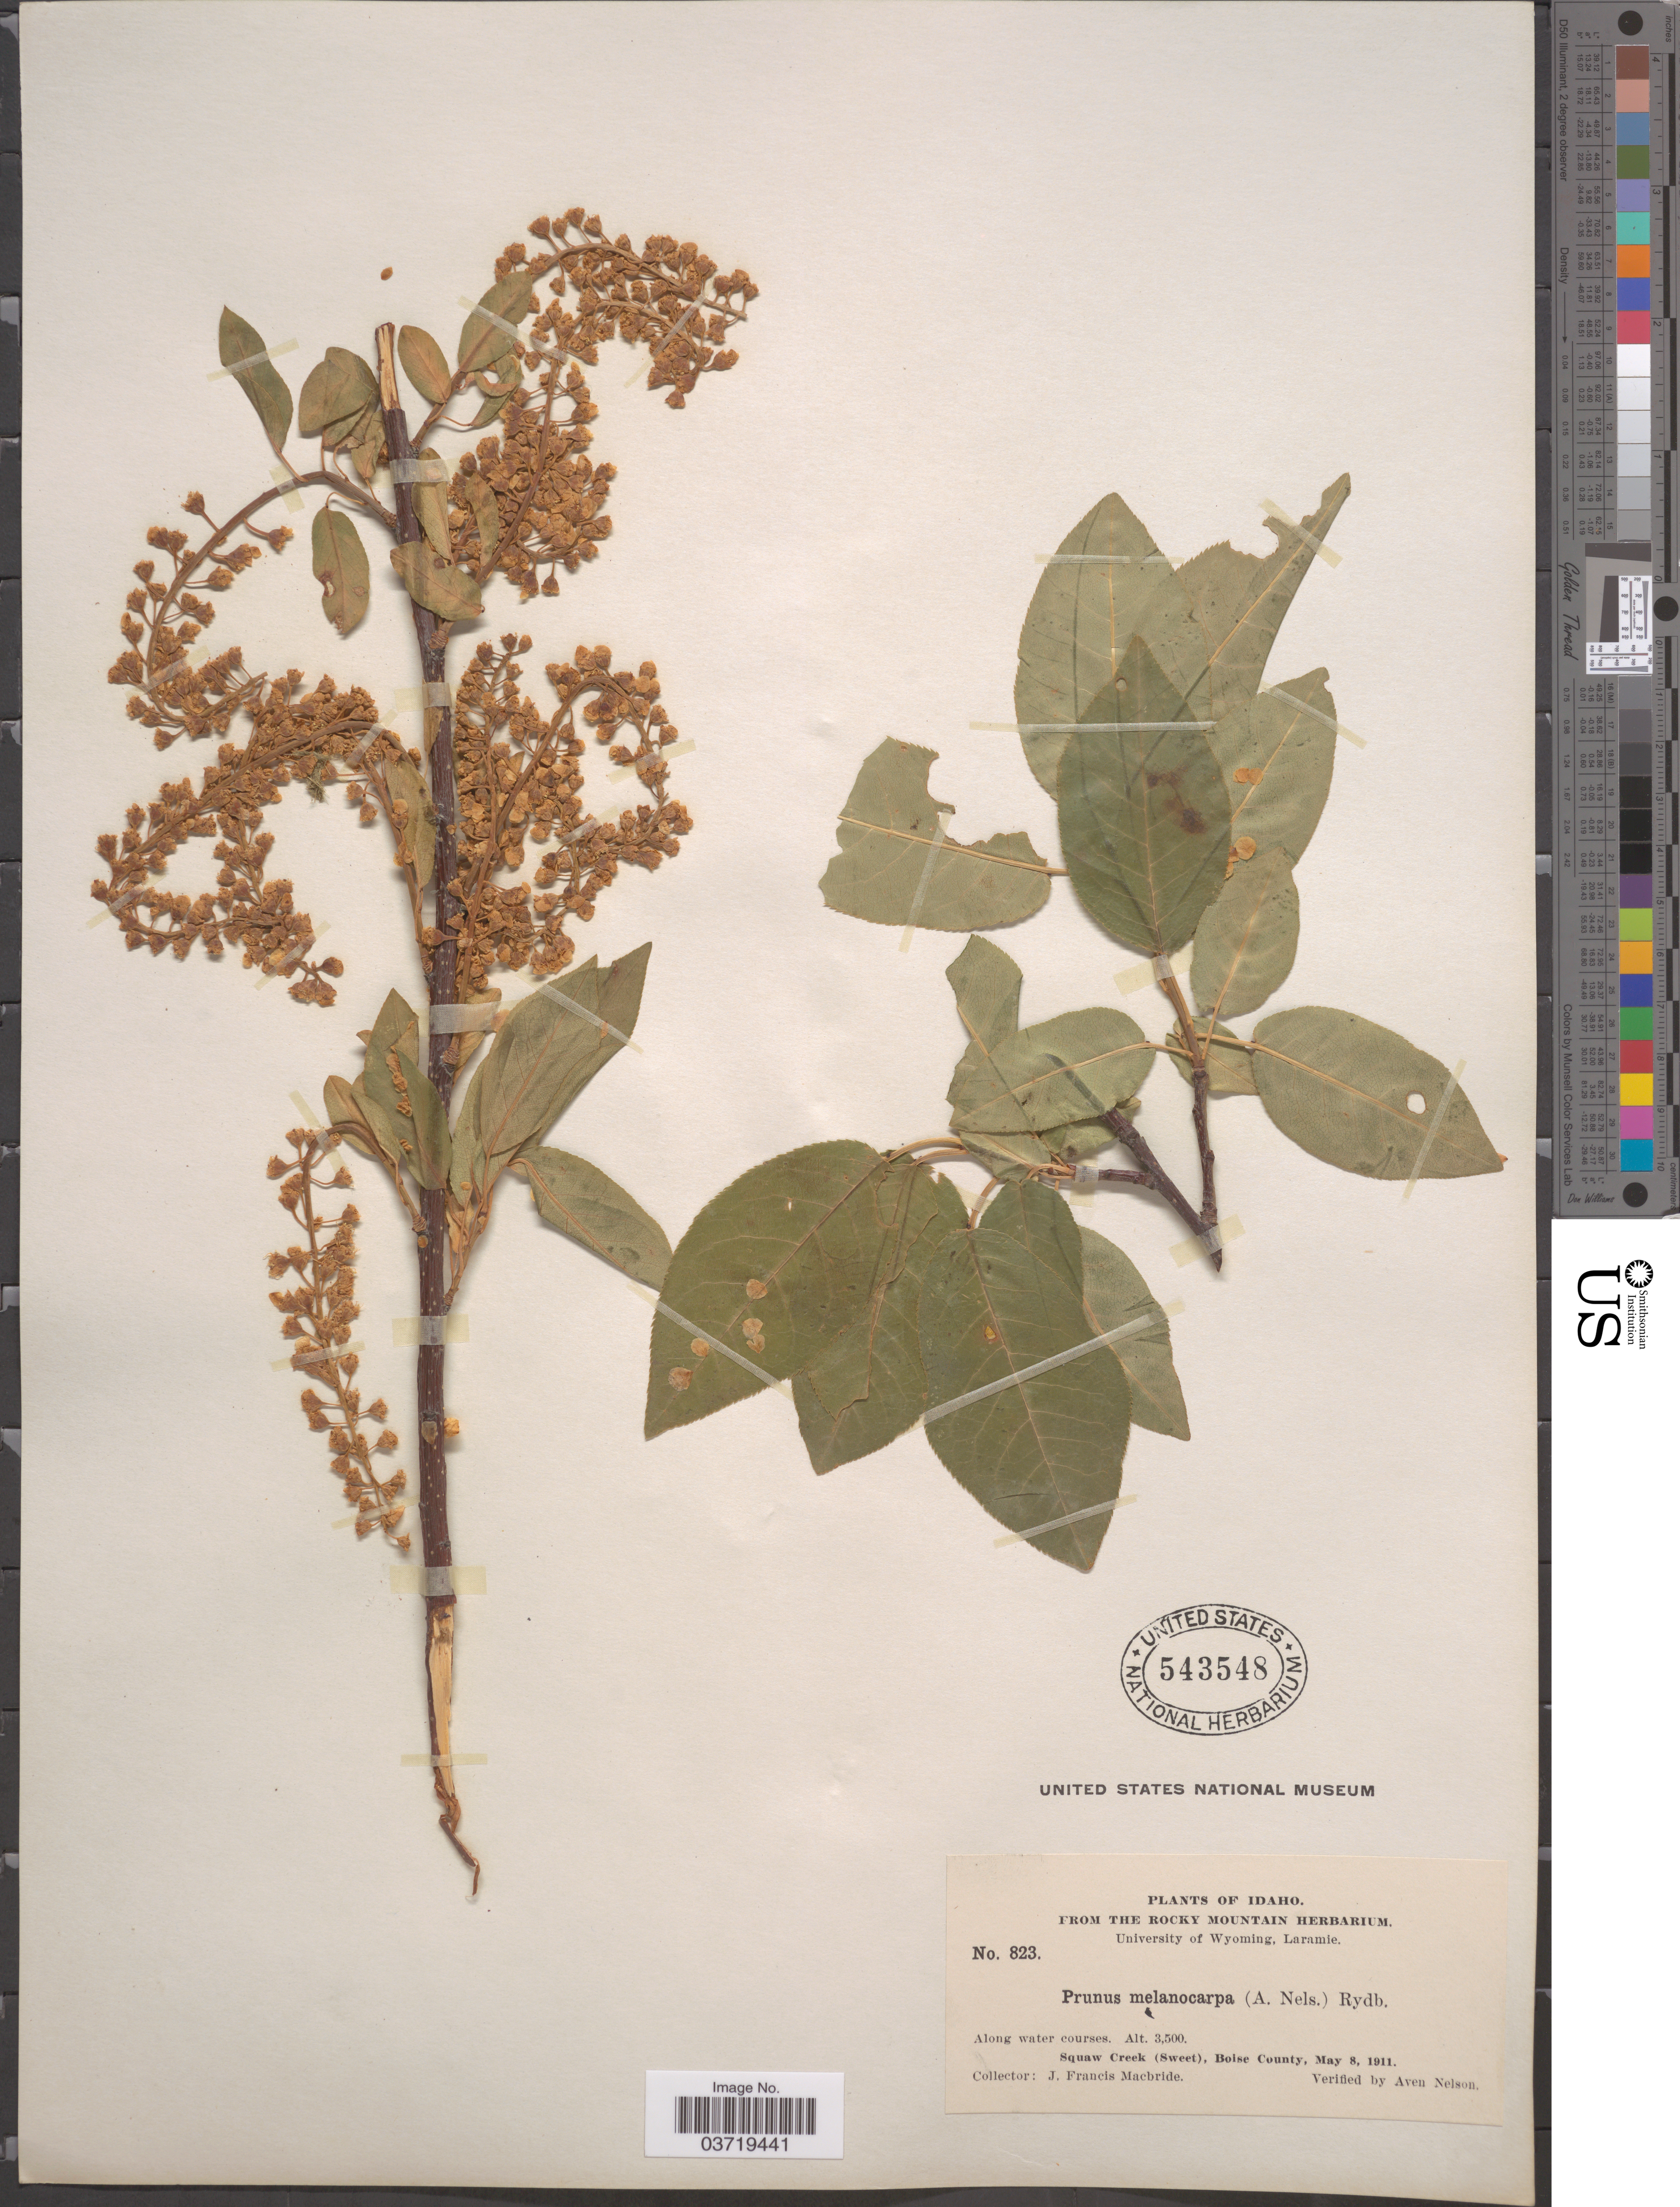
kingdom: Plantae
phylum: Tracheophyta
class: Magnoliopsida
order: Rosales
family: Rosaceae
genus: Prunus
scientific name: Prunus virginiana var. demissa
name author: (Nutt.) Torr.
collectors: J. F. Macbride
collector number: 823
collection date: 1911-05-08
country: United States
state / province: Idaho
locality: Squaw Creek (Sweet), Boise County.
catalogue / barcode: US 543548